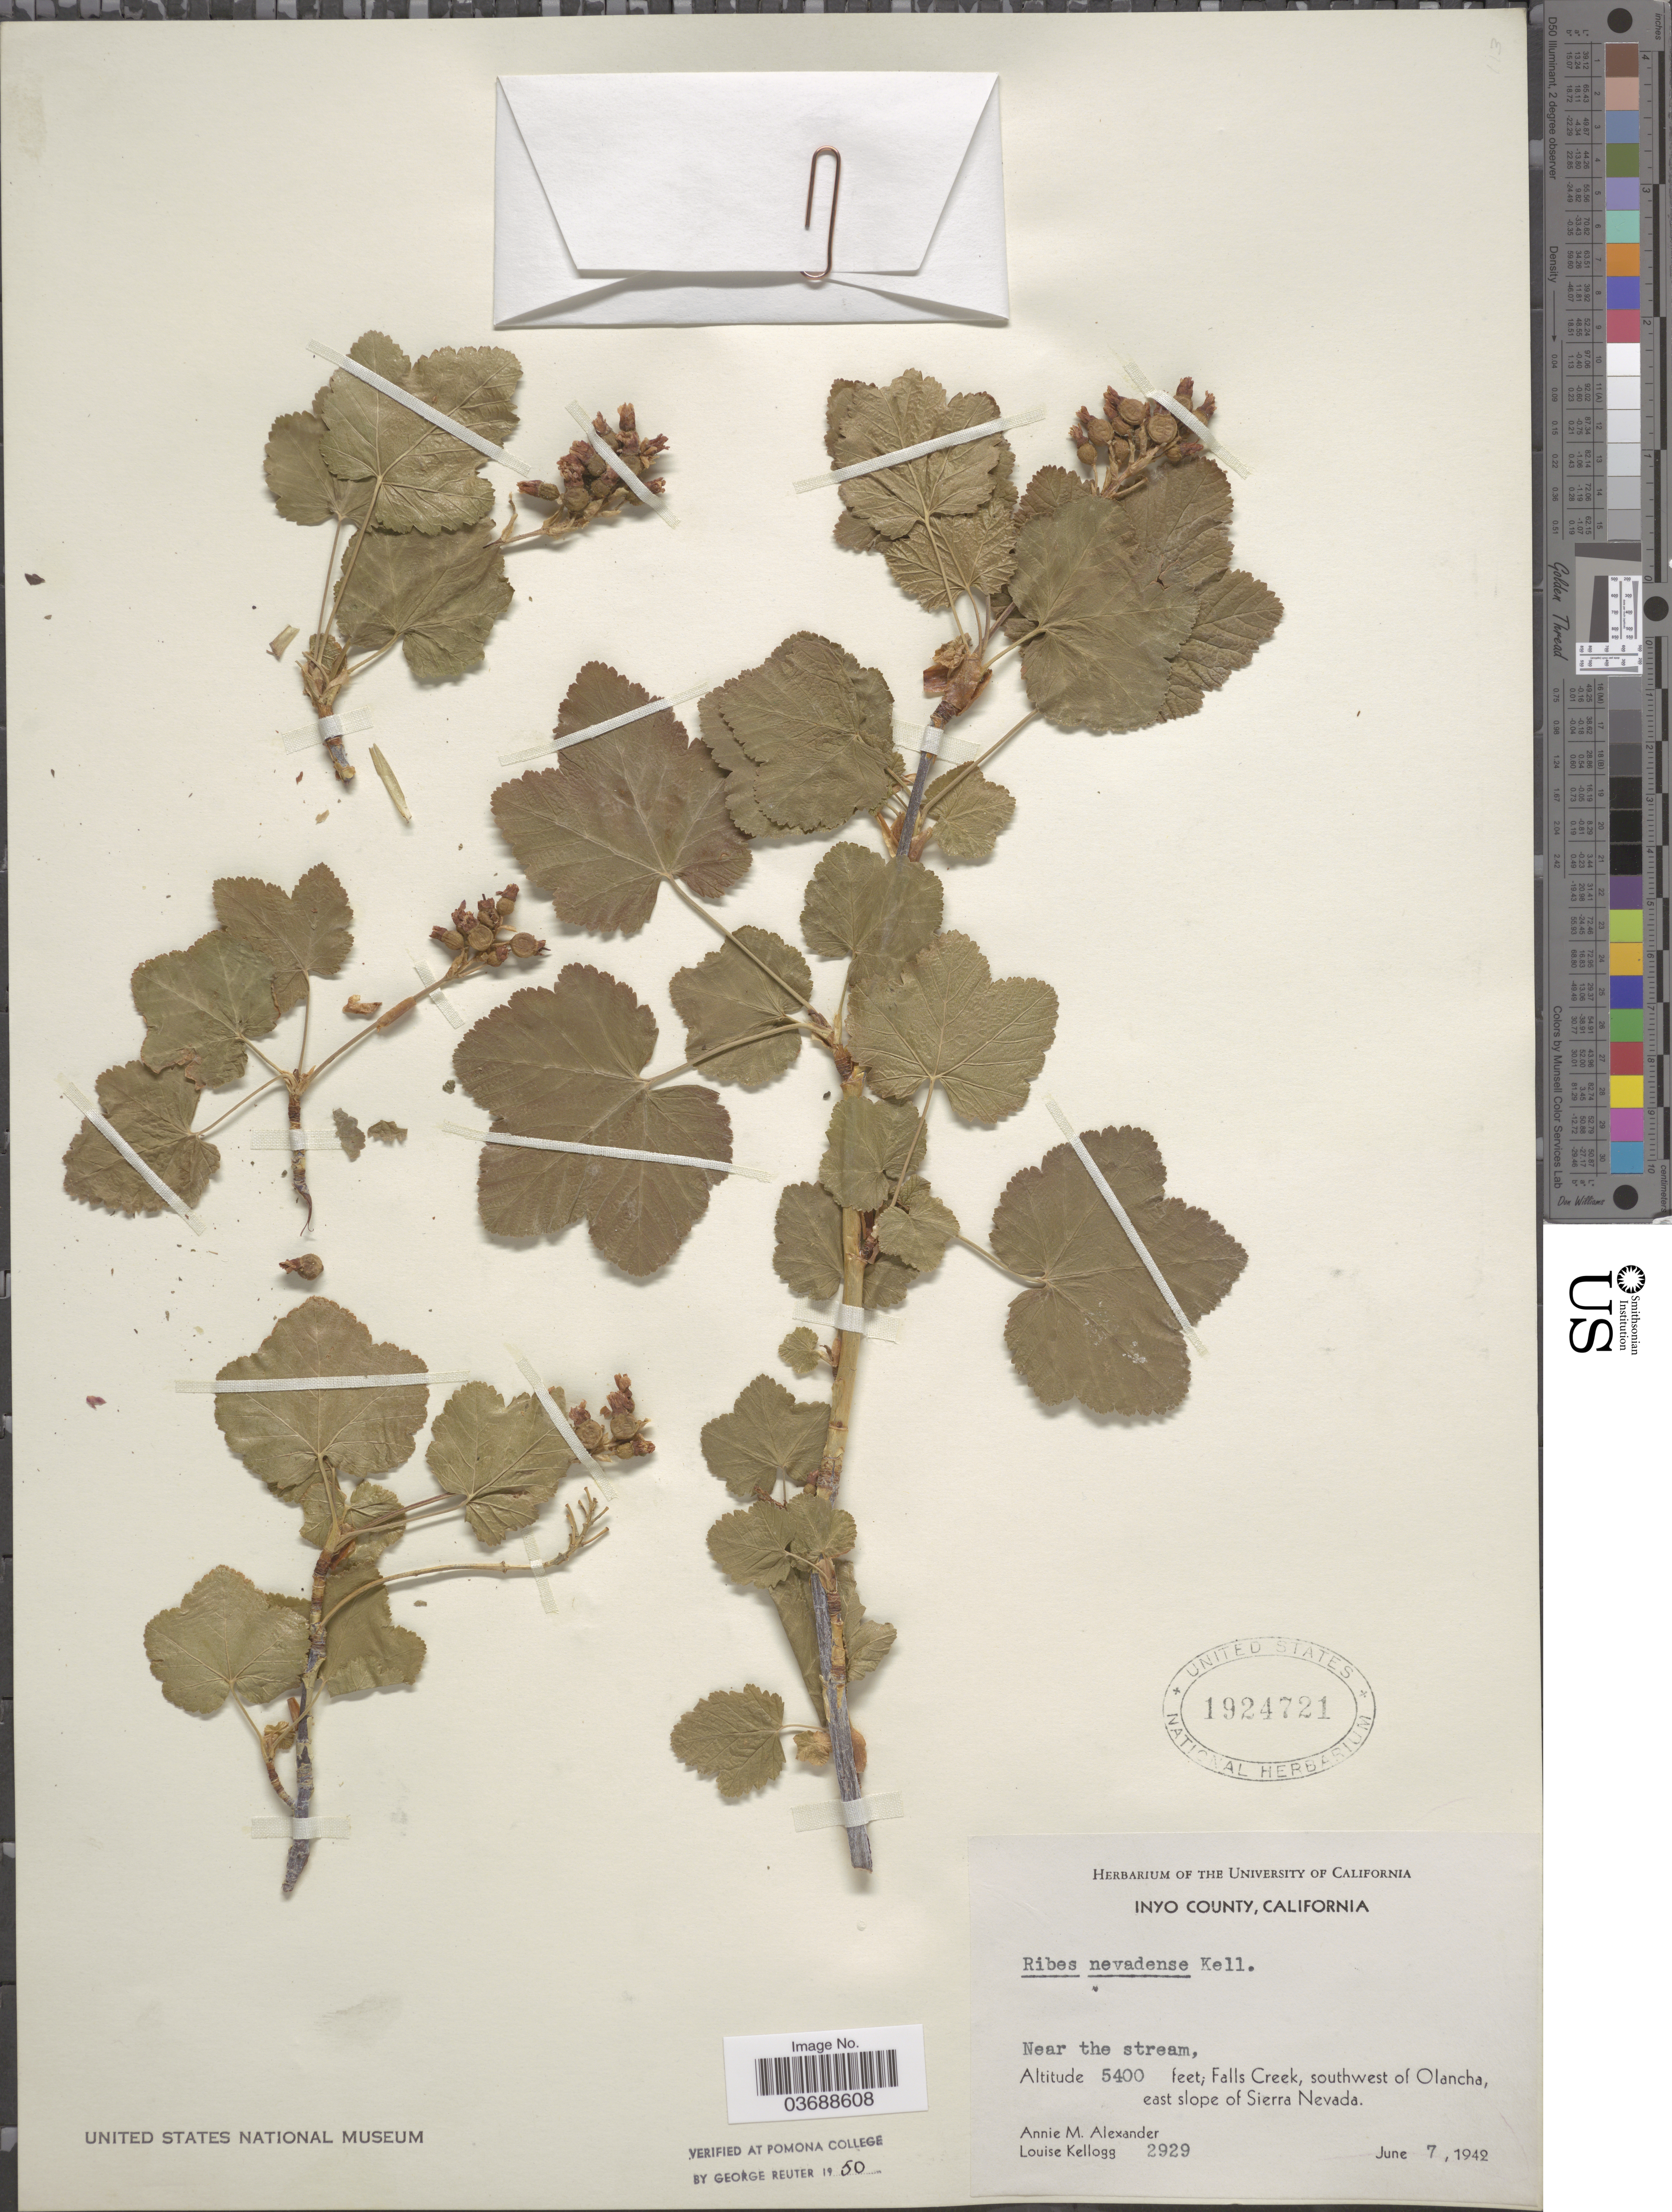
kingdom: Plantae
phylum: Tracheophyta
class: Magnoliopsida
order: Saxifragales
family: Grossulariaceae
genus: Ribes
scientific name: Ribes nevadense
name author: Kellogg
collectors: A. M. Alexander & L. Kellogg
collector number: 2929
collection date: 1942-06-07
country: United States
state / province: California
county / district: Inyo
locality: Inyo County. Near the stream, Falls Creek, southwest of Olancha, east slope of Sierra Nevada.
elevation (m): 1646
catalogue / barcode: US 1924721